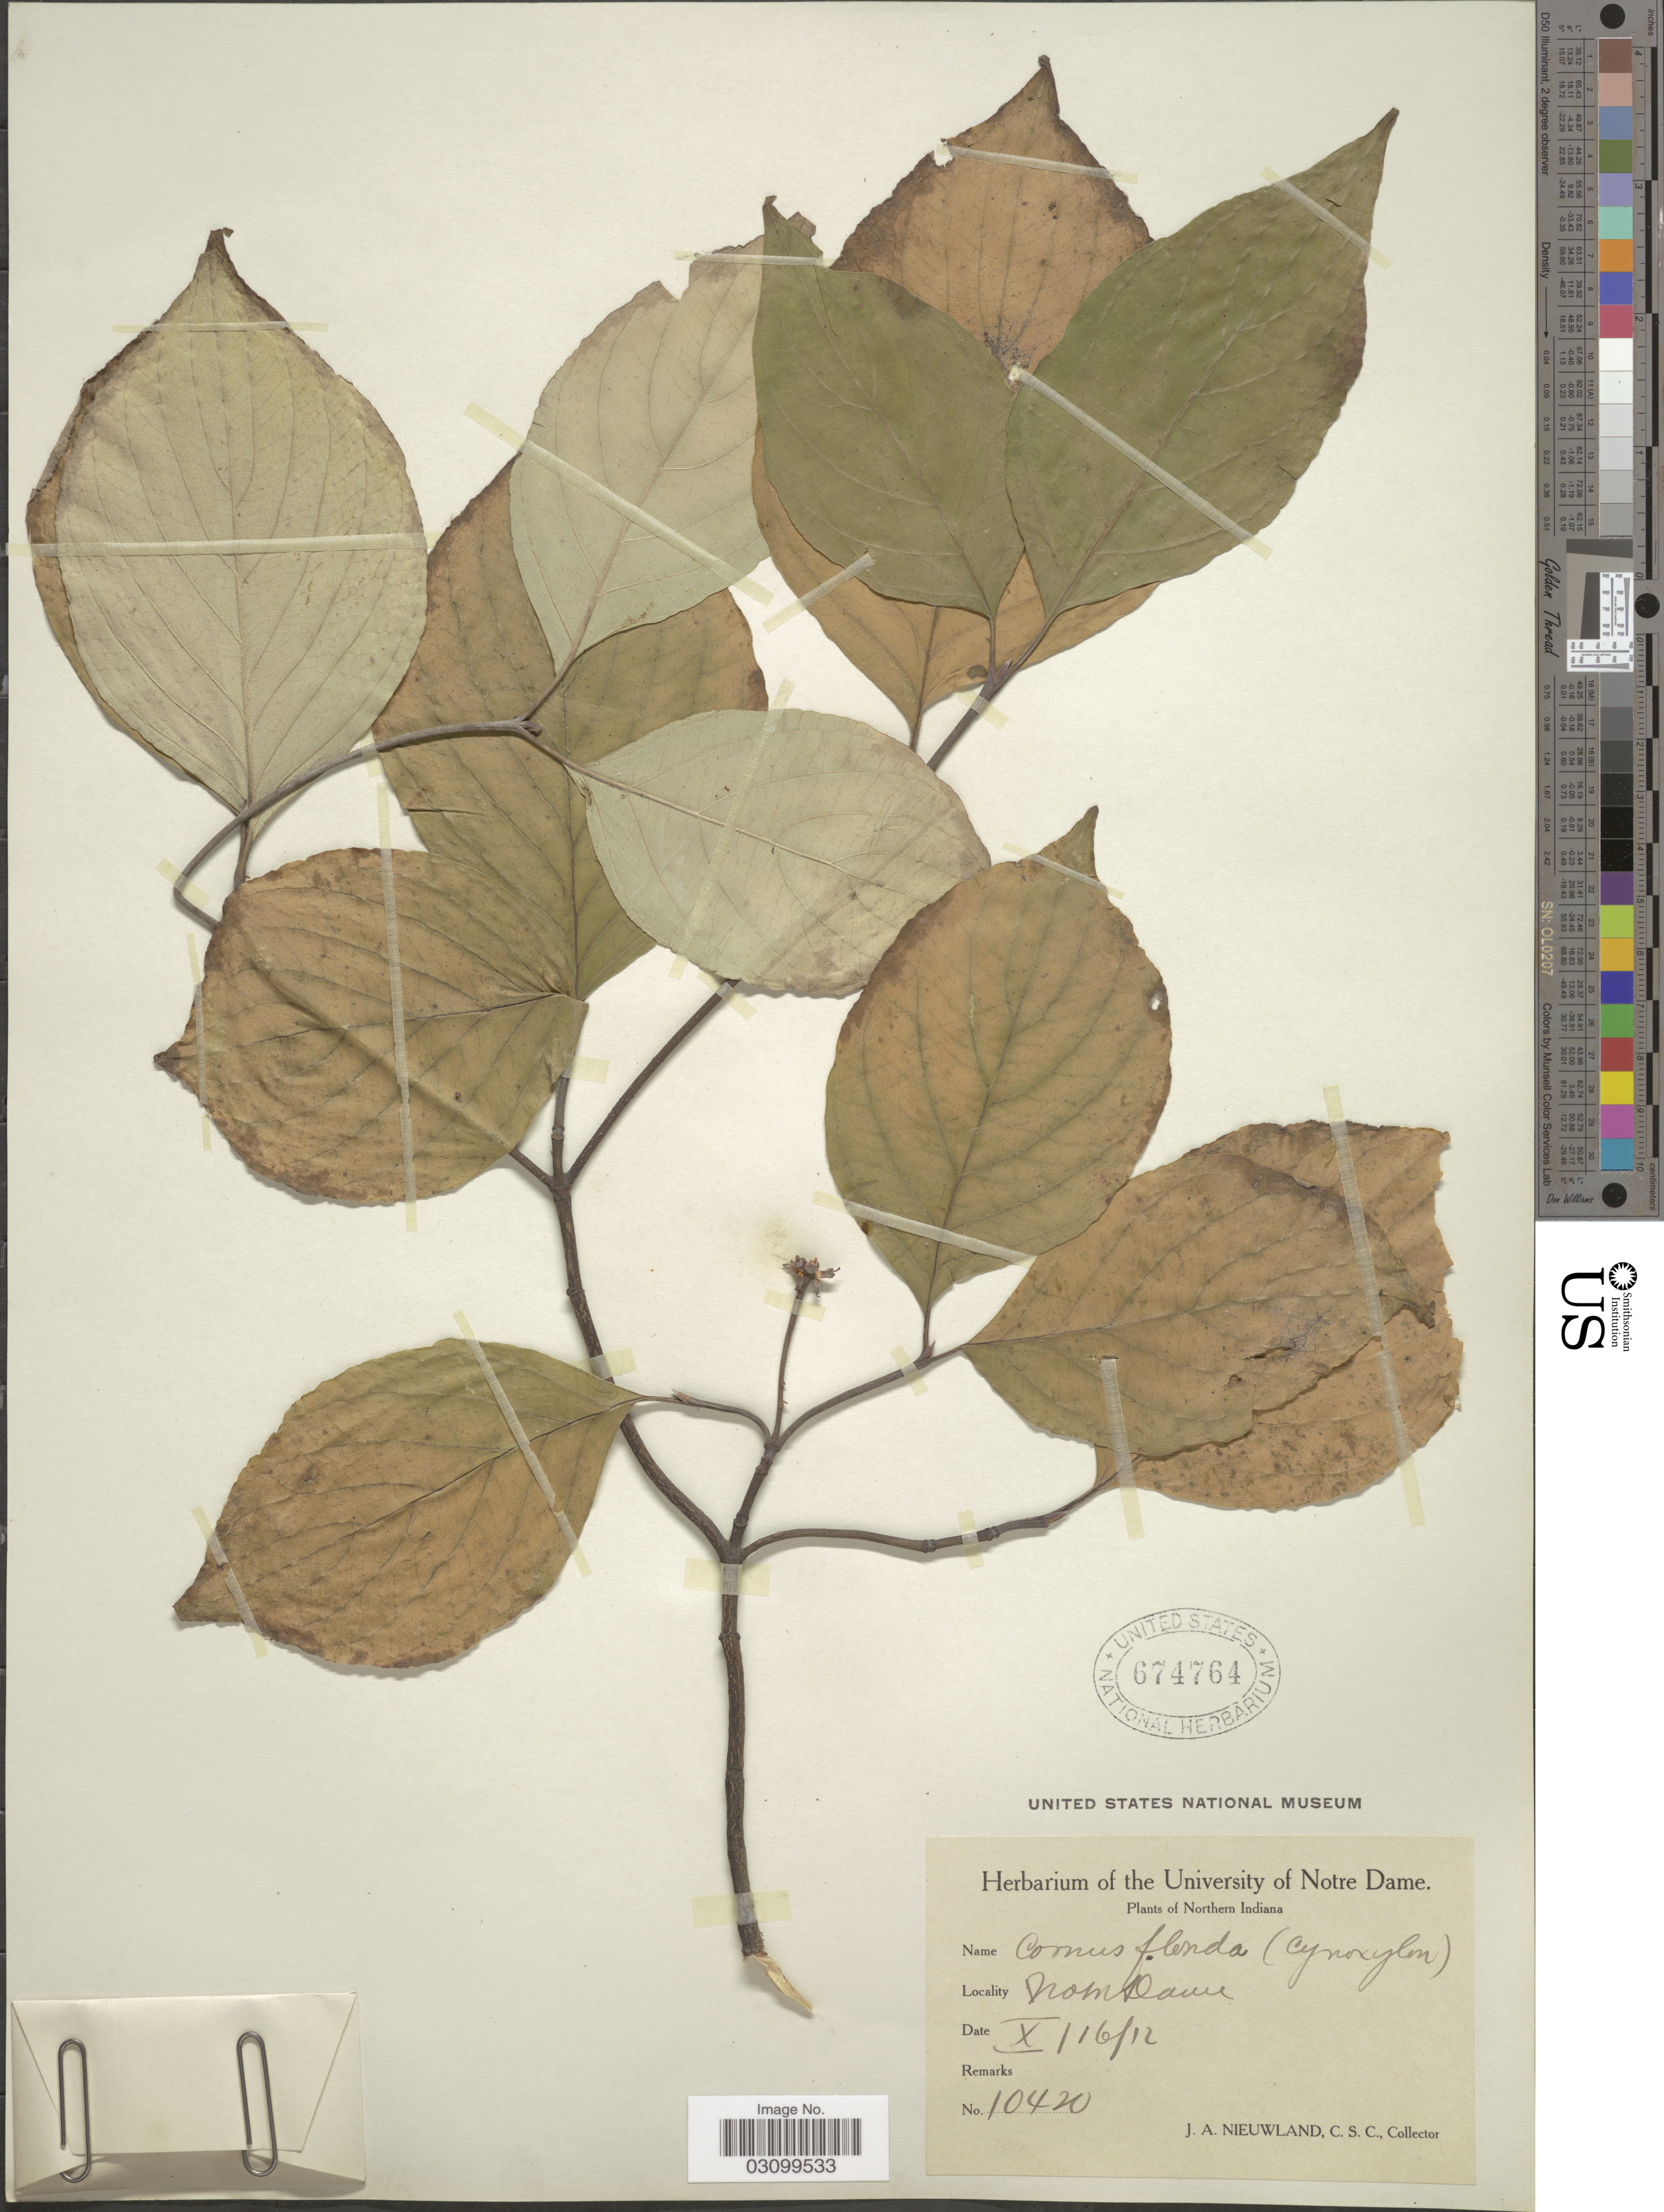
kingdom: Plantae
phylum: Tracheophyta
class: Magnoliopsida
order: Cornales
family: Cornaceae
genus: Cornus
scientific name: Cornus florida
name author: L.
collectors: J. A. Nieuwland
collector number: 10420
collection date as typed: Transcribed d/m/y: 16/10/12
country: United States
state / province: Indiana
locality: Northern Indiana. Notre Dame.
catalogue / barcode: US 674764